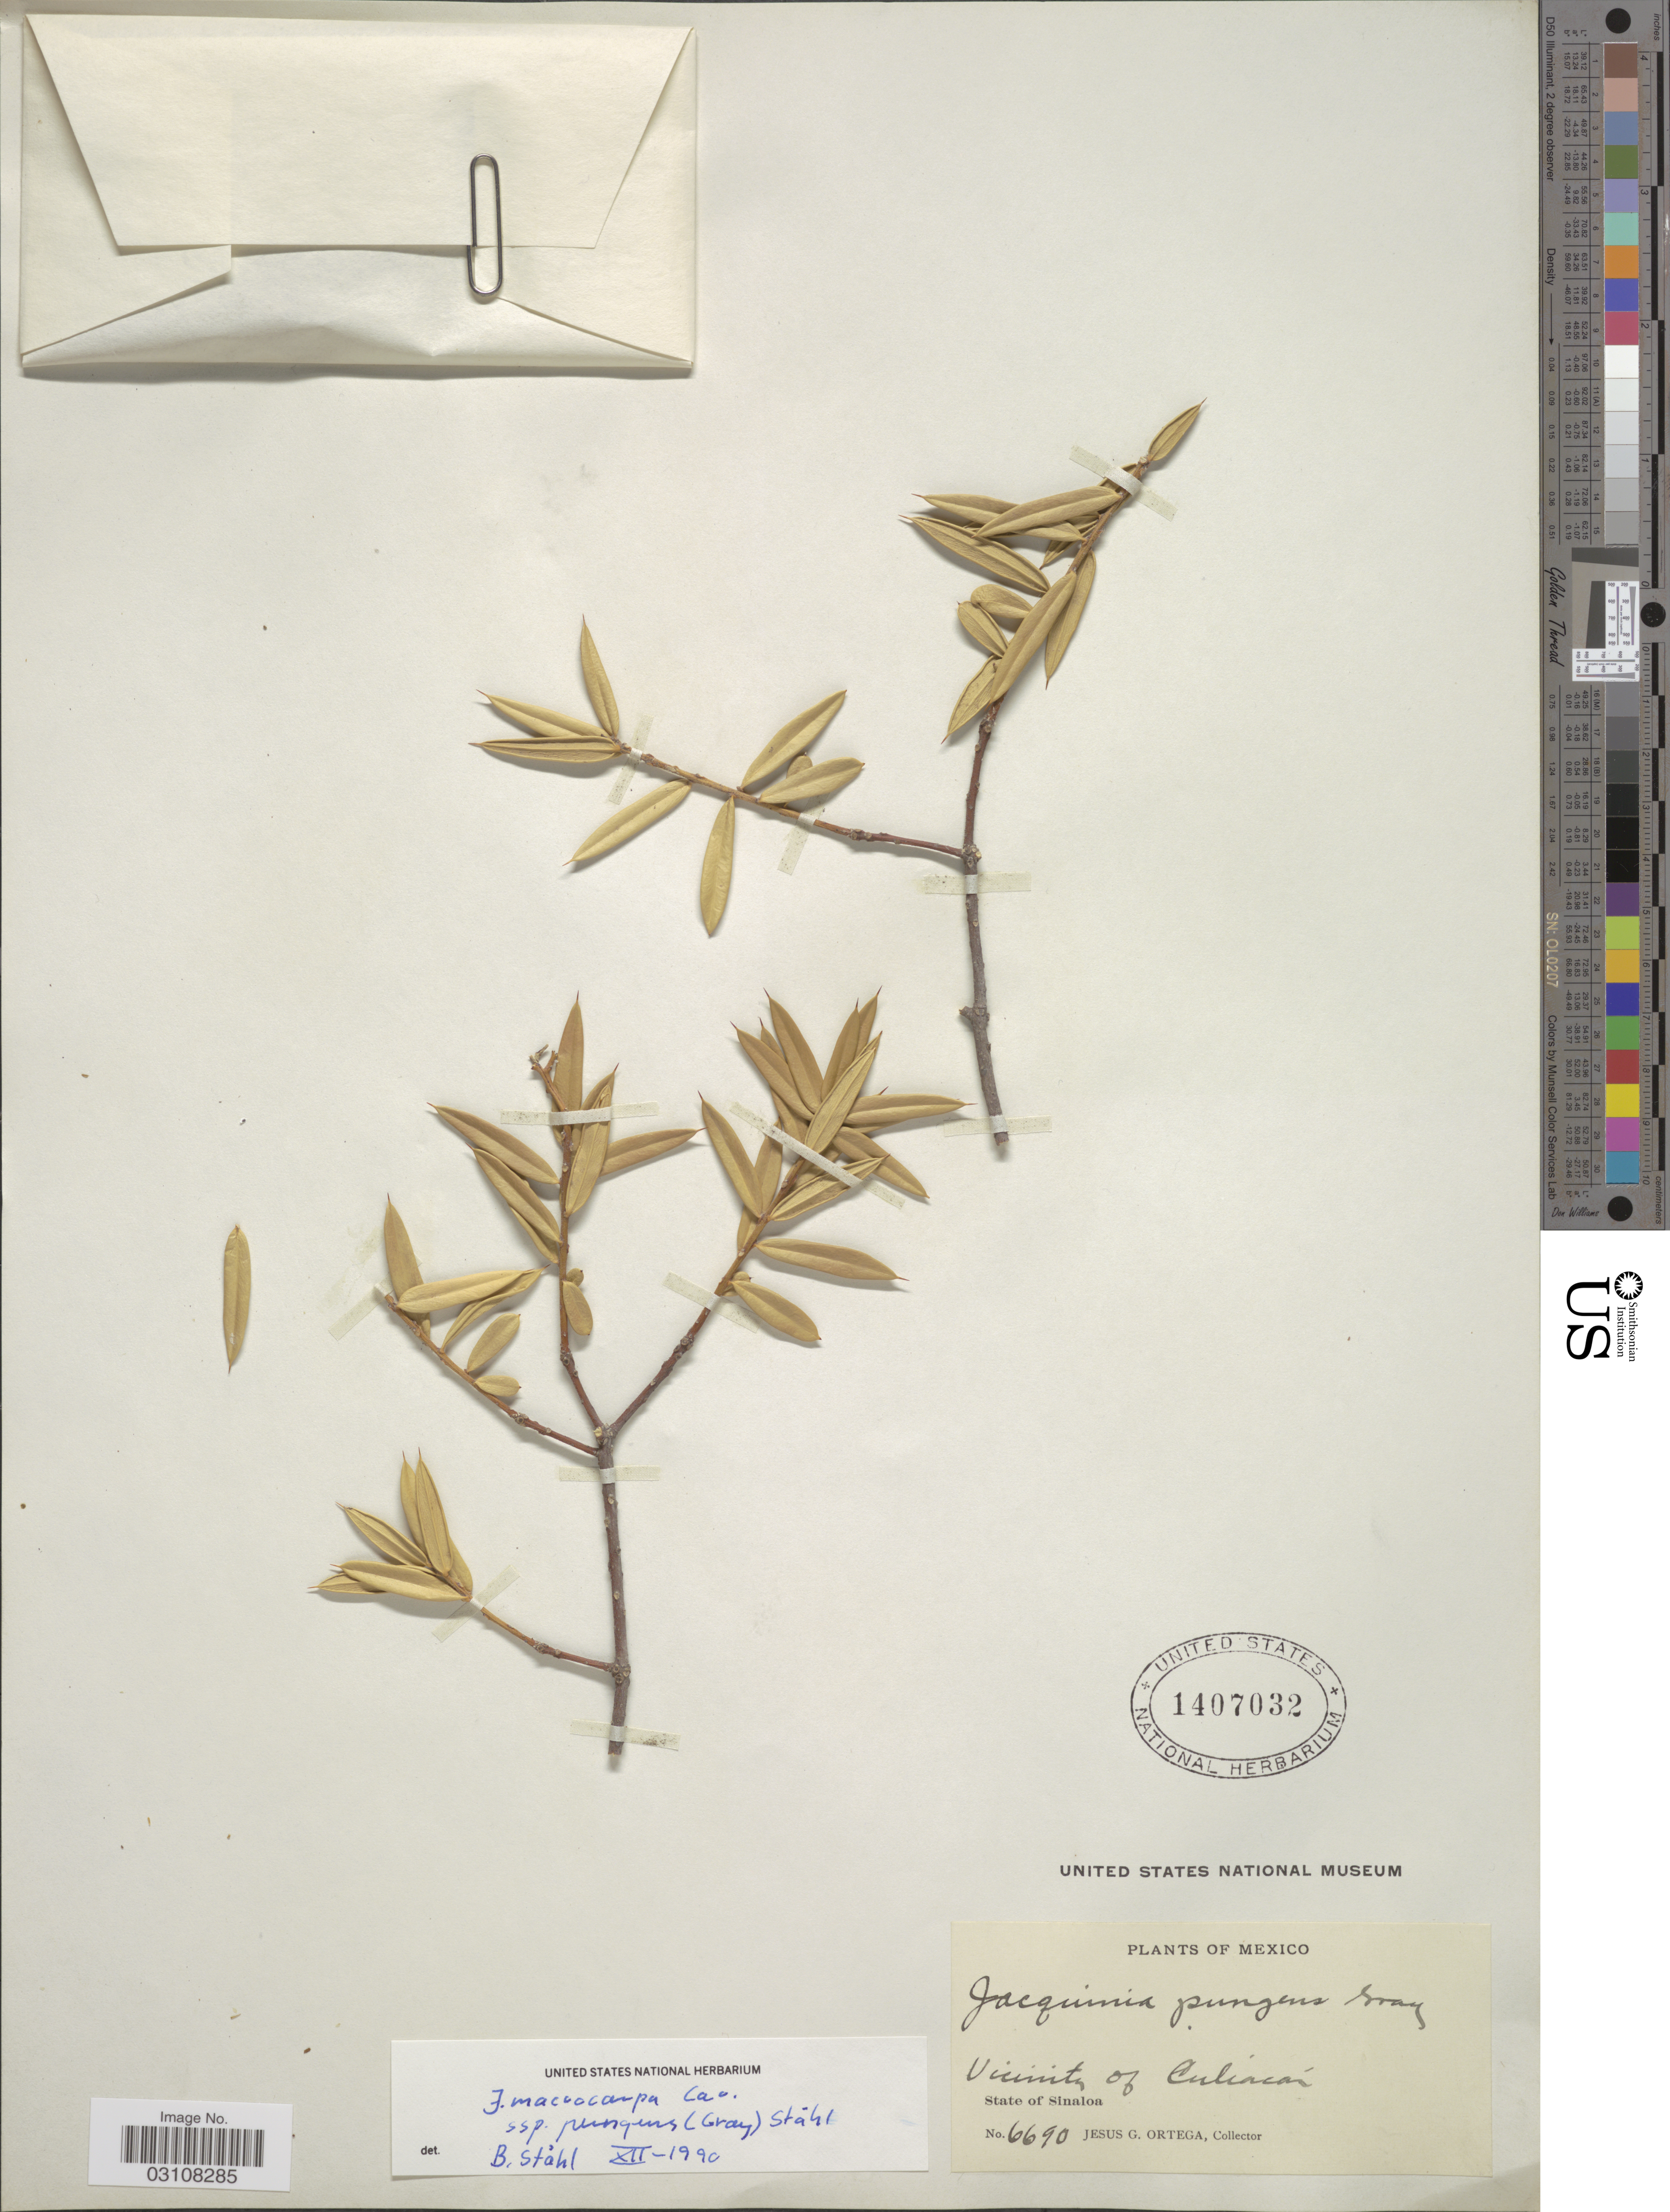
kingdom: Plantae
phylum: Tracheophyta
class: Magnoliopsida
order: Ericales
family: Primulaceae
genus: Jacquinia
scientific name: Jacquinia macrocarpa subsp. pungens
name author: Cav.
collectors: J. Ortega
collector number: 6690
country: Mexico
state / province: Sinaloa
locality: Vicinity of Culiacán.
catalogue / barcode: US 1407032